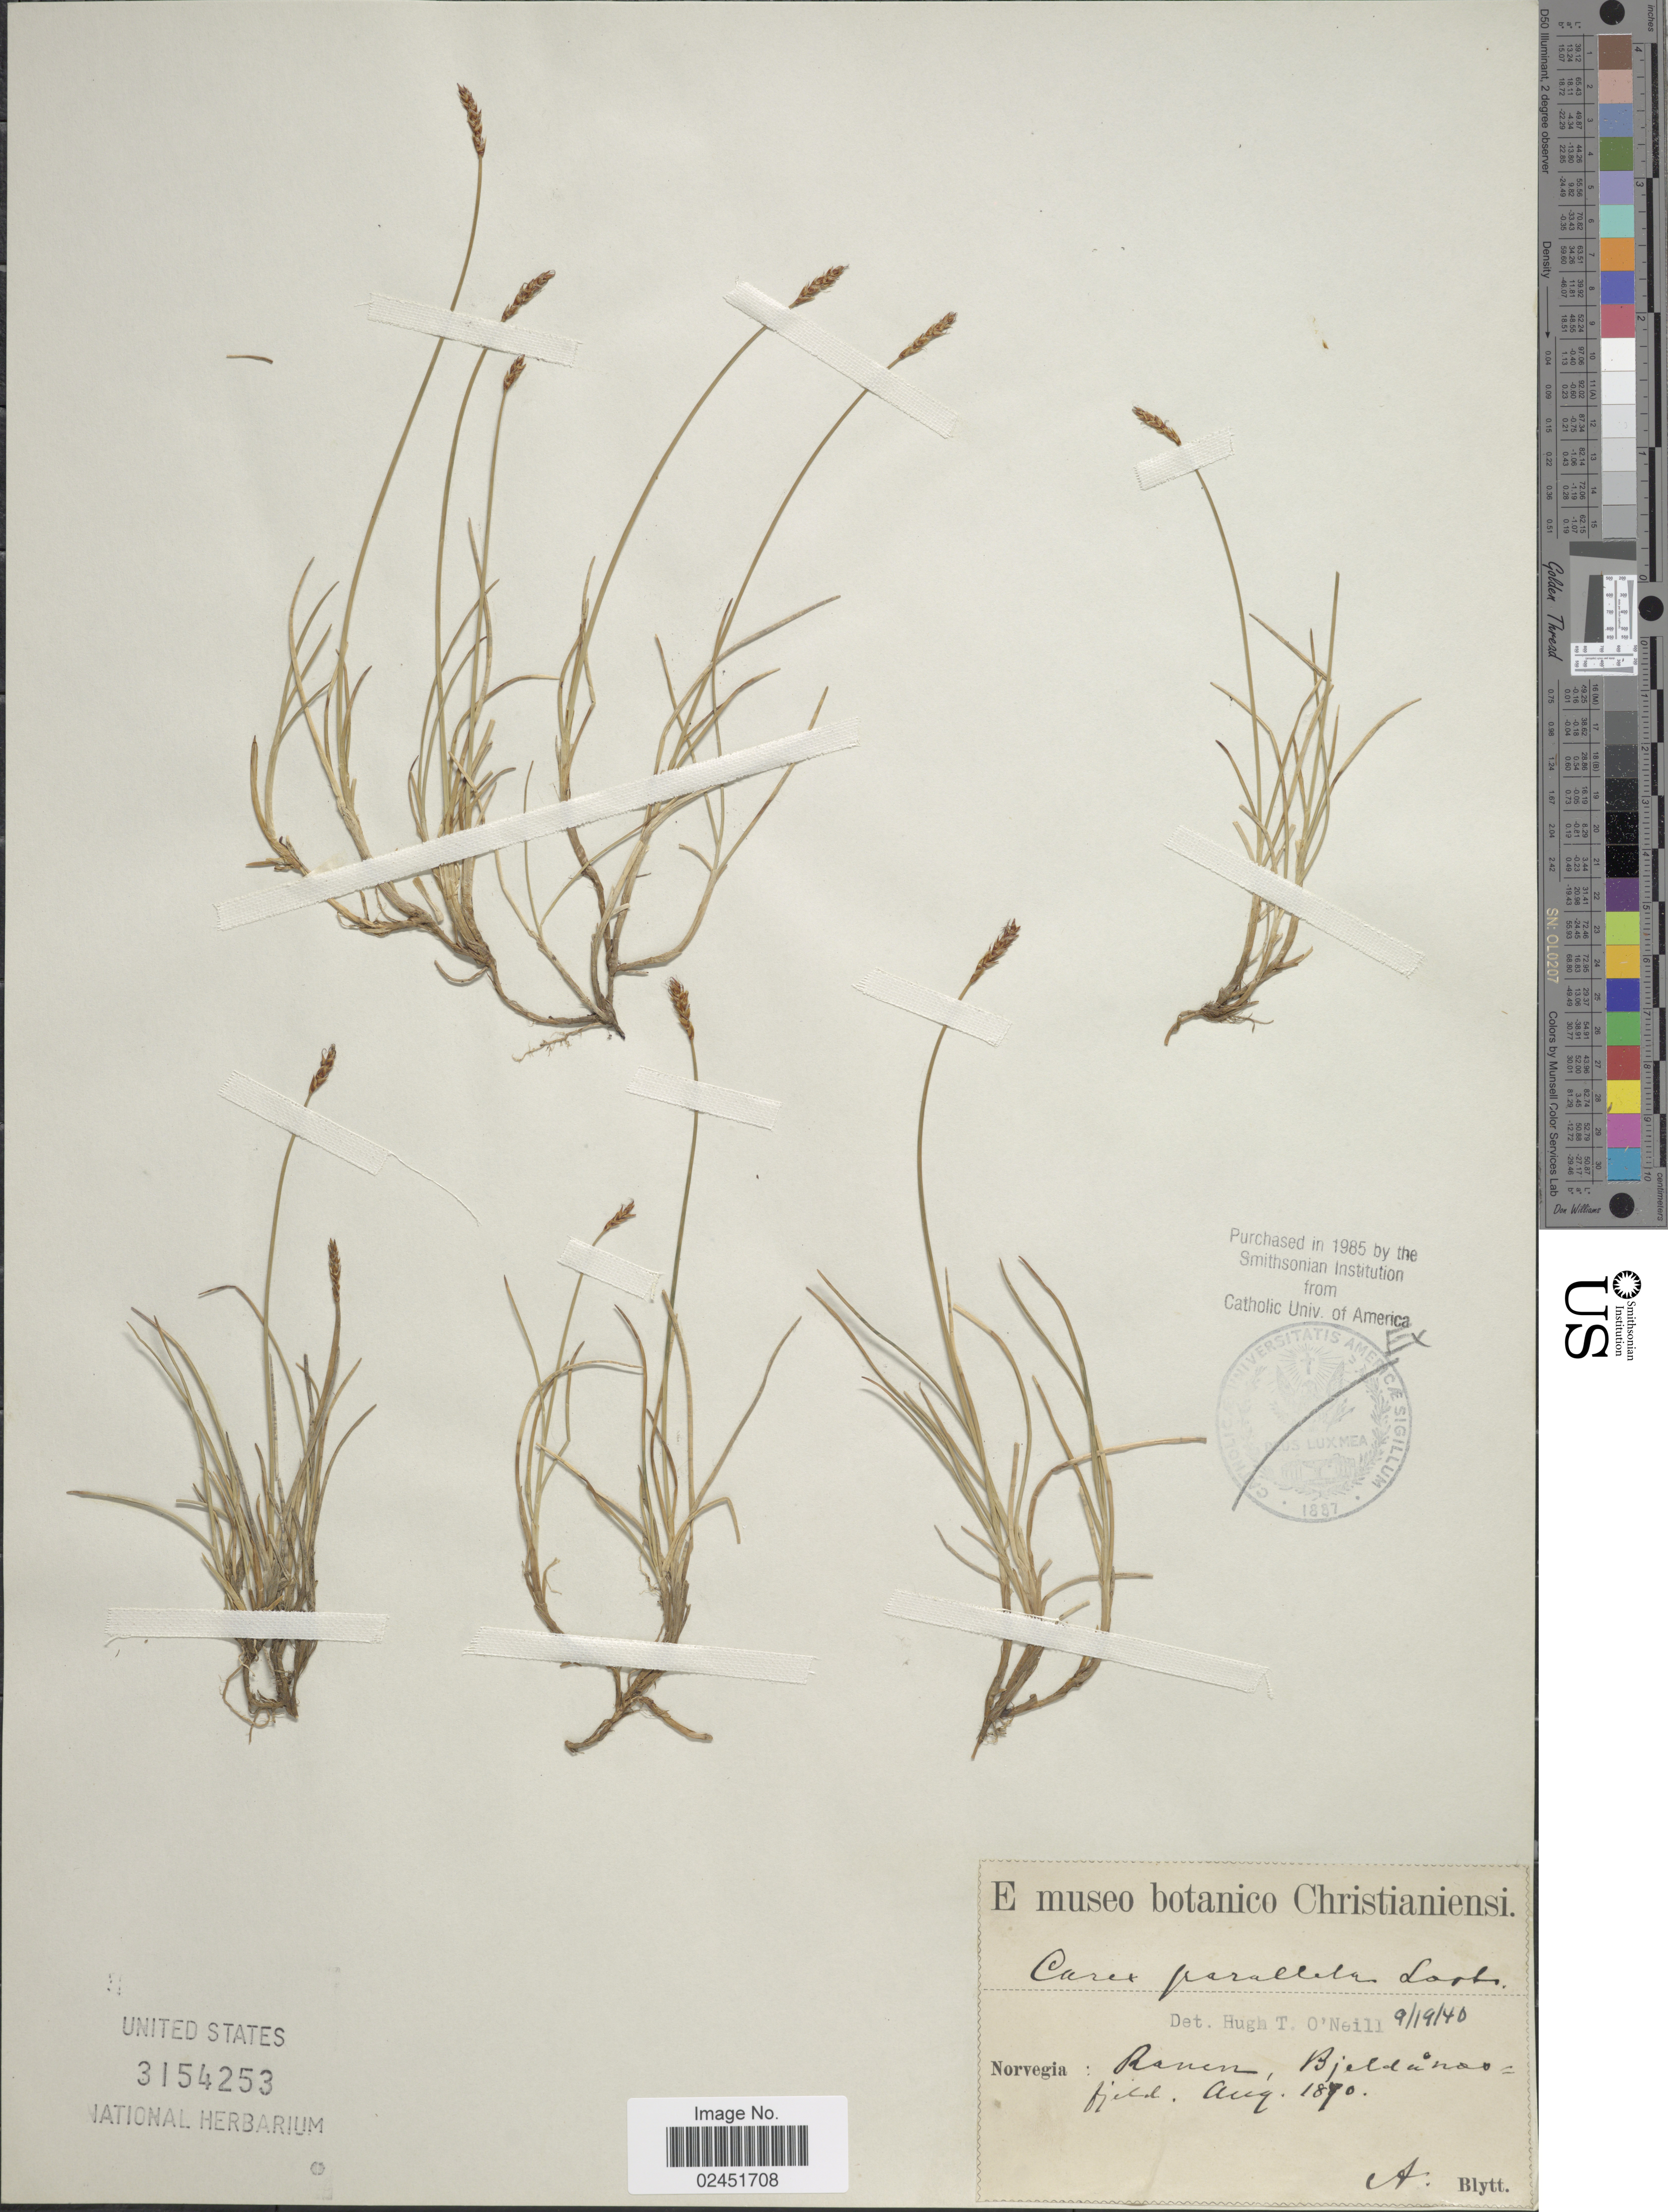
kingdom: Plantae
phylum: Tracheophyta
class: Liliopsida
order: Poales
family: Cyperaceae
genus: Carex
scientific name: Carex parallela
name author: (Laest.) Sommerf.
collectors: A. Blytt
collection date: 1870-08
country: Norway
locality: Norvegia: Ranen, Bjeldanaes.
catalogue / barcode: US 3154253